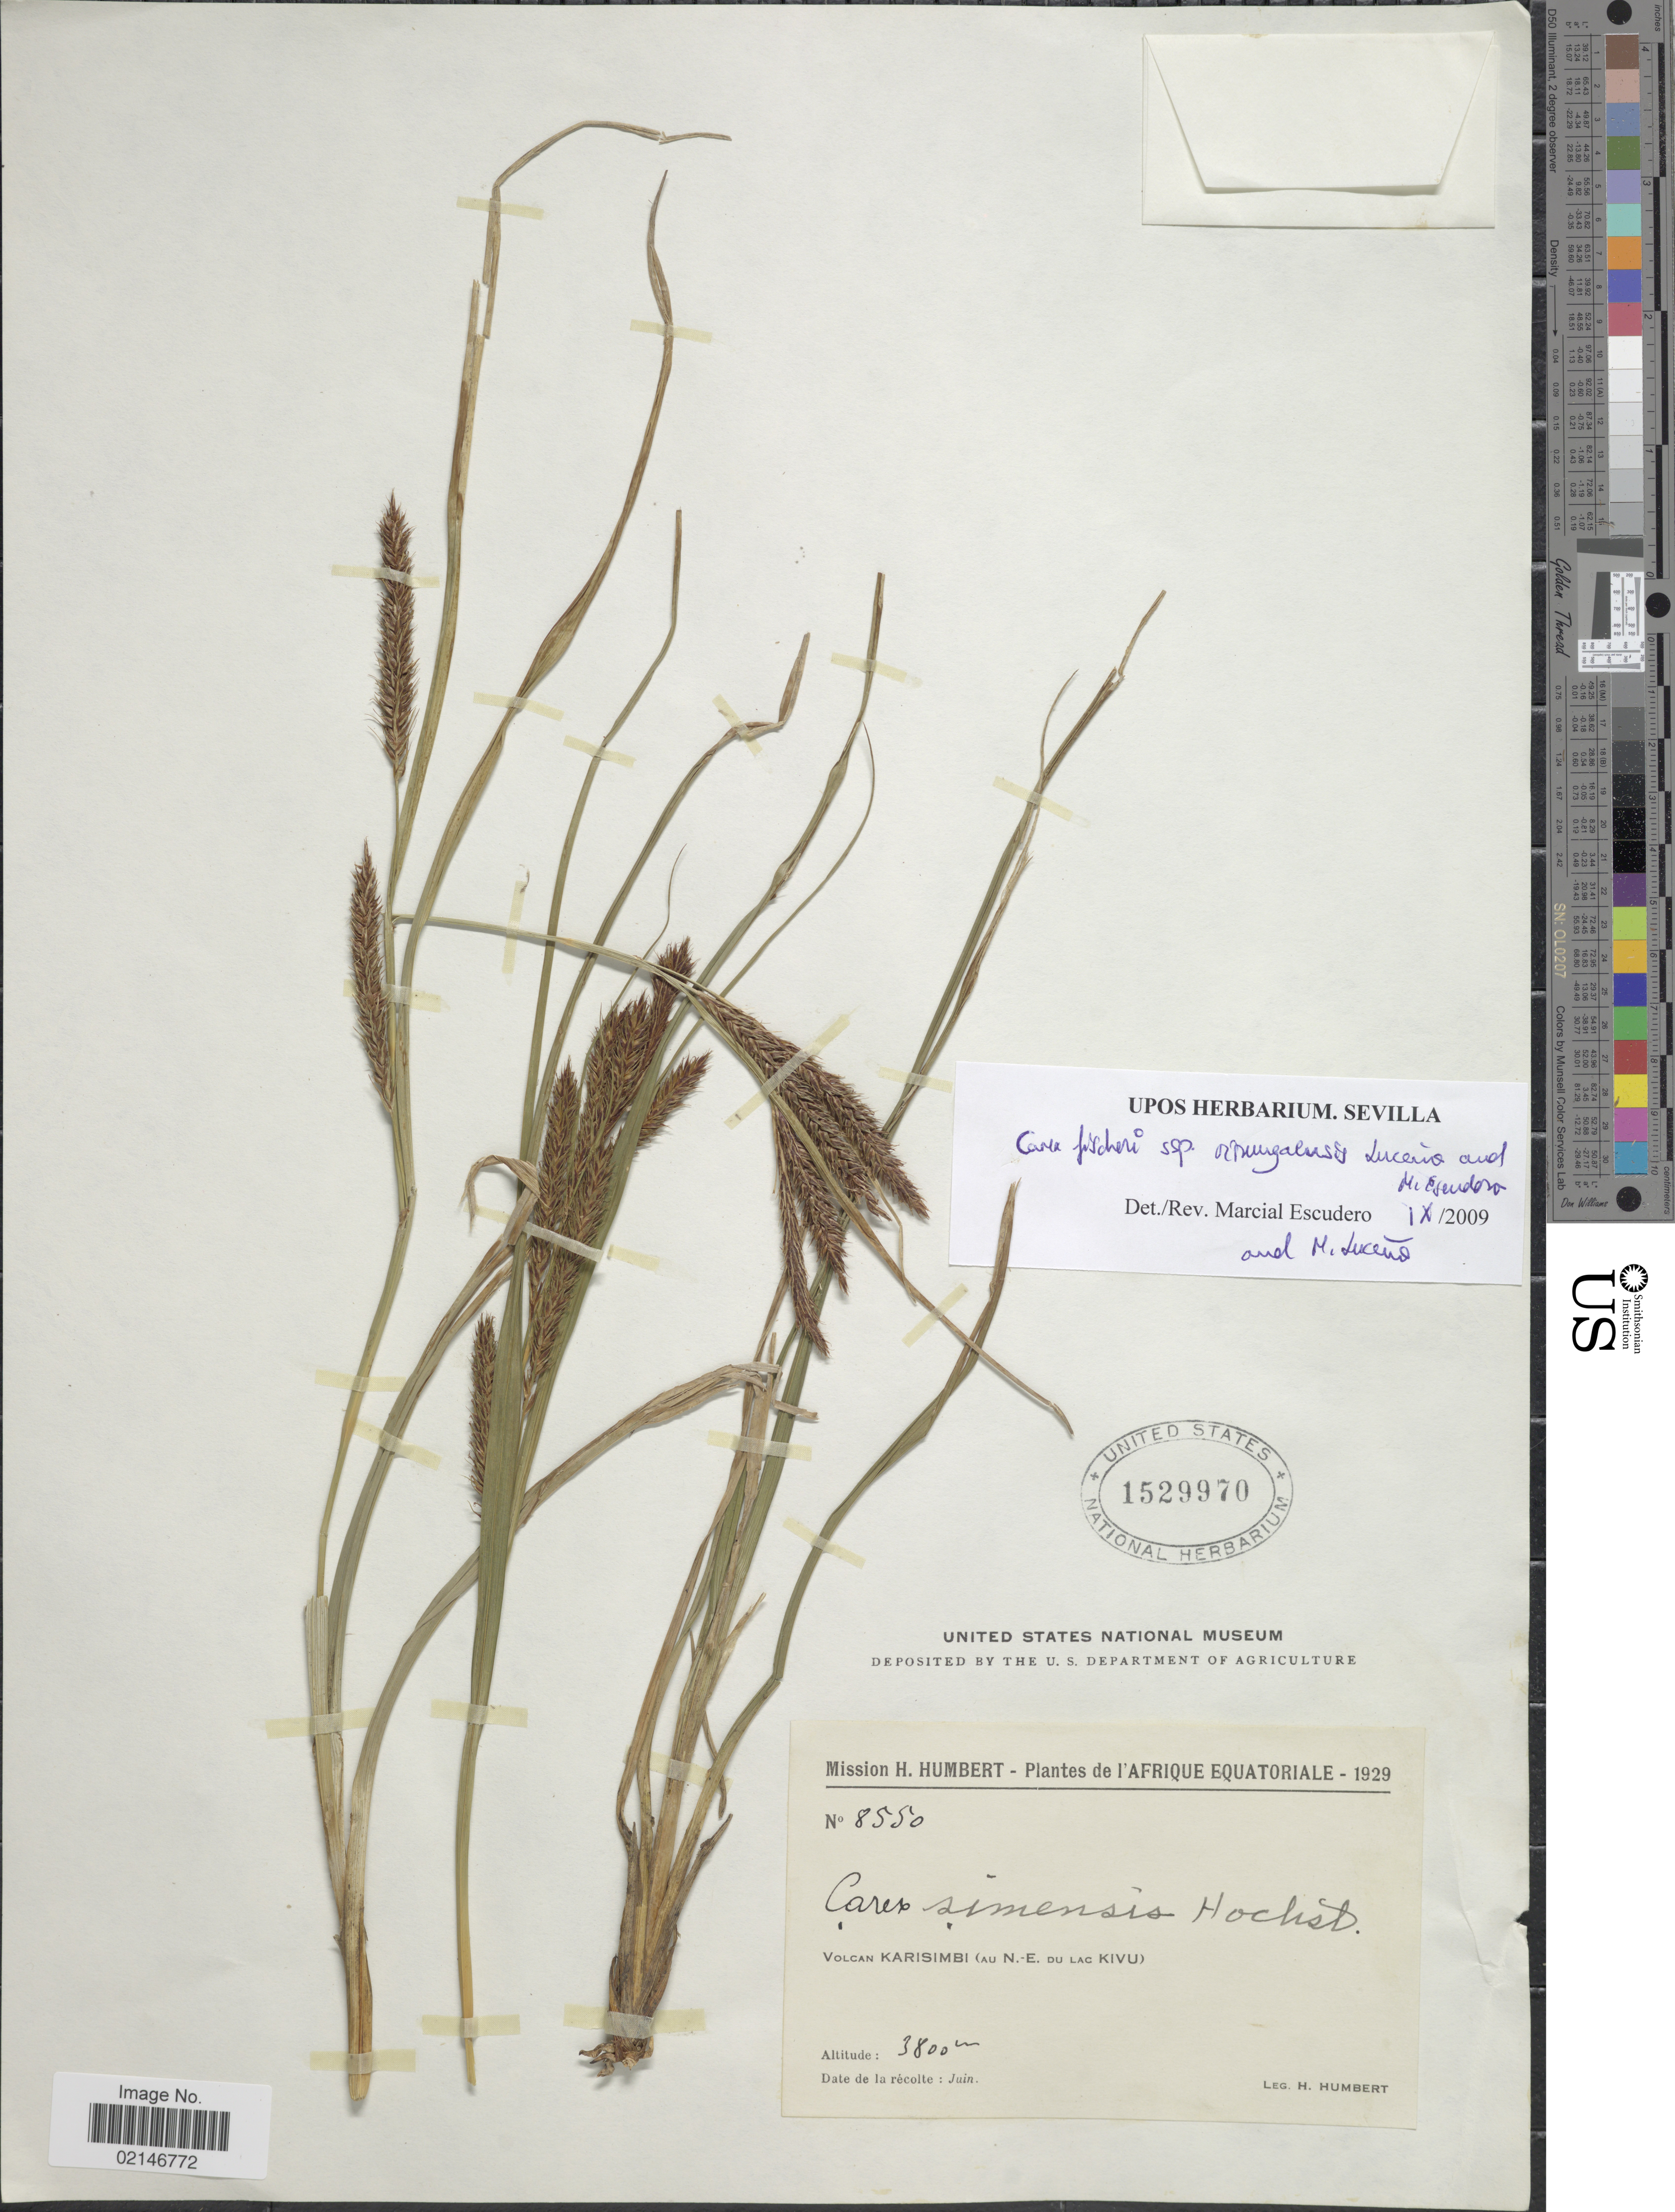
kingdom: Plantae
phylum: Tracheophyta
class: Liliopsida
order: Poales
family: Cyperaceae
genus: Carex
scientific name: Carex fischeri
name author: K. Schum.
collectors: H. Humbert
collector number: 8550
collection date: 1929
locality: De l' Afrique Equatoriale, Volcan Karisimbi (au N.E. du lac Kivu)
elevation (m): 3800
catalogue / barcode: US 1529970